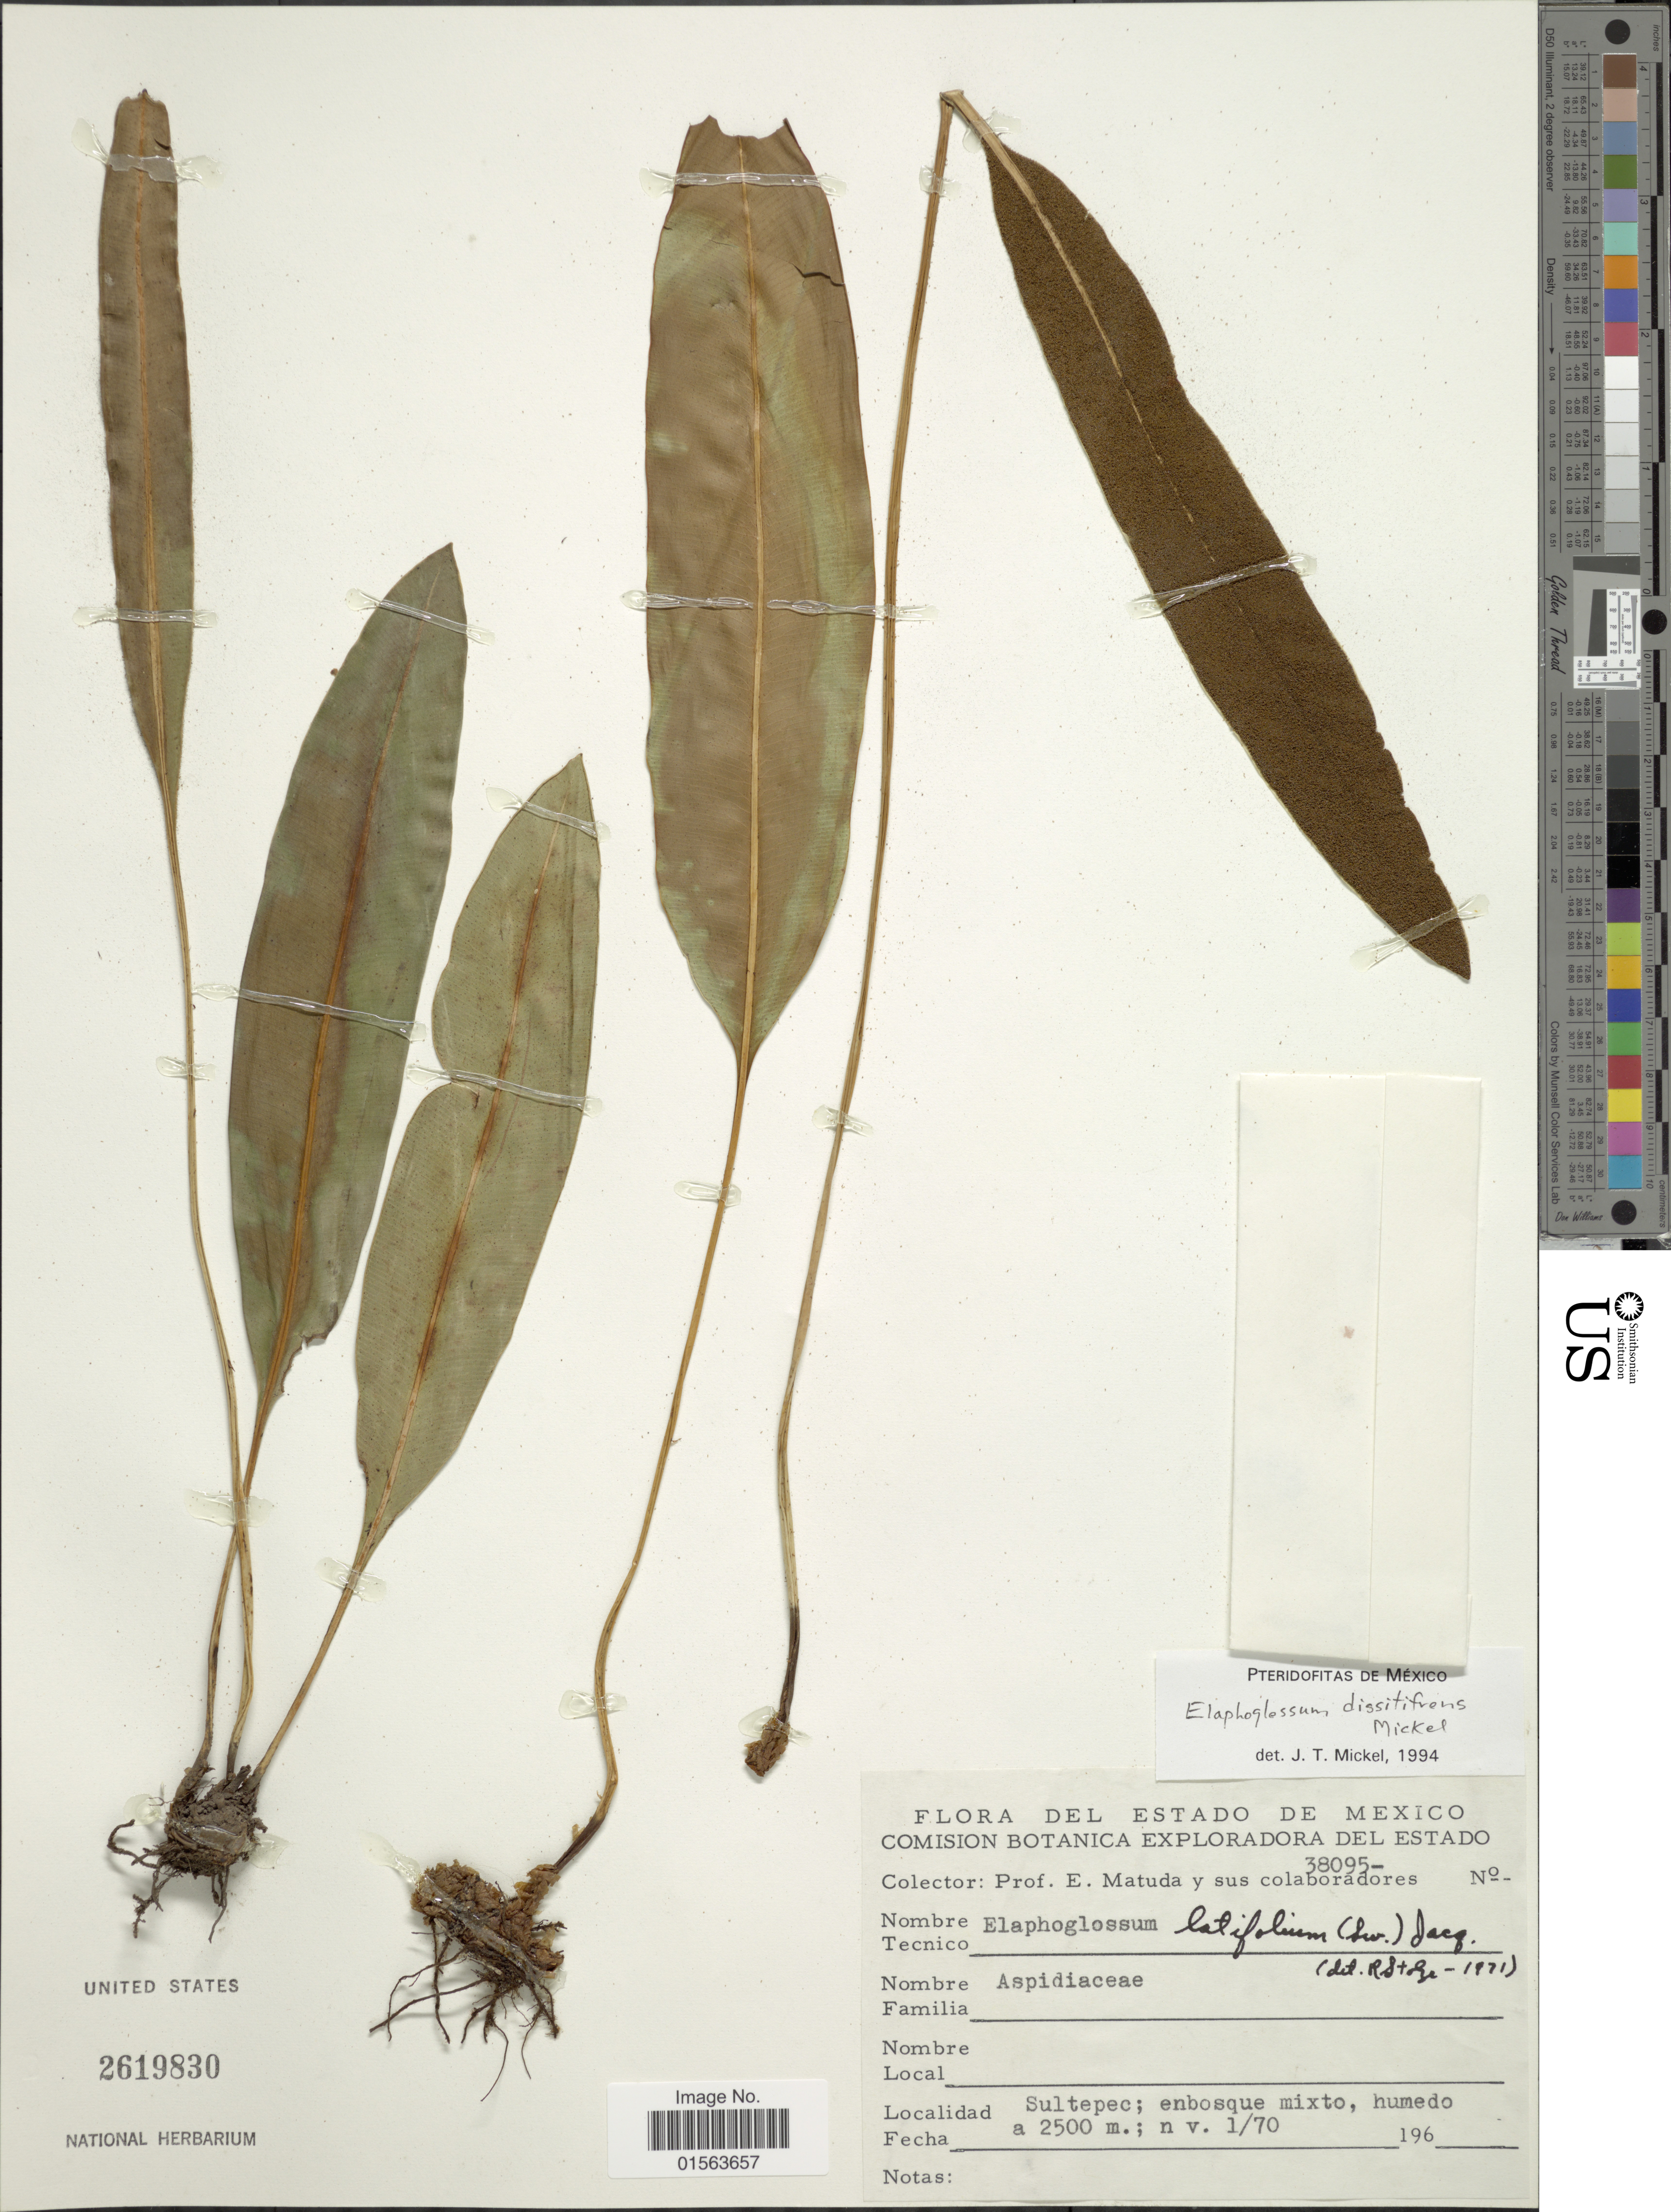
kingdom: Plantae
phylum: Tracheophyta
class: Polypodiopsida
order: Polypodiales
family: Dryopteridaceae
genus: Elaphoglossum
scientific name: Elaphoglossum dissitifrons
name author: Mickel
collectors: E. Matuda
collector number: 38095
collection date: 1970-01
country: Mexico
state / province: México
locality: Estado de Mexico, Sultepec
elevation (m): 2500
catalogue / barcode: US 2619830